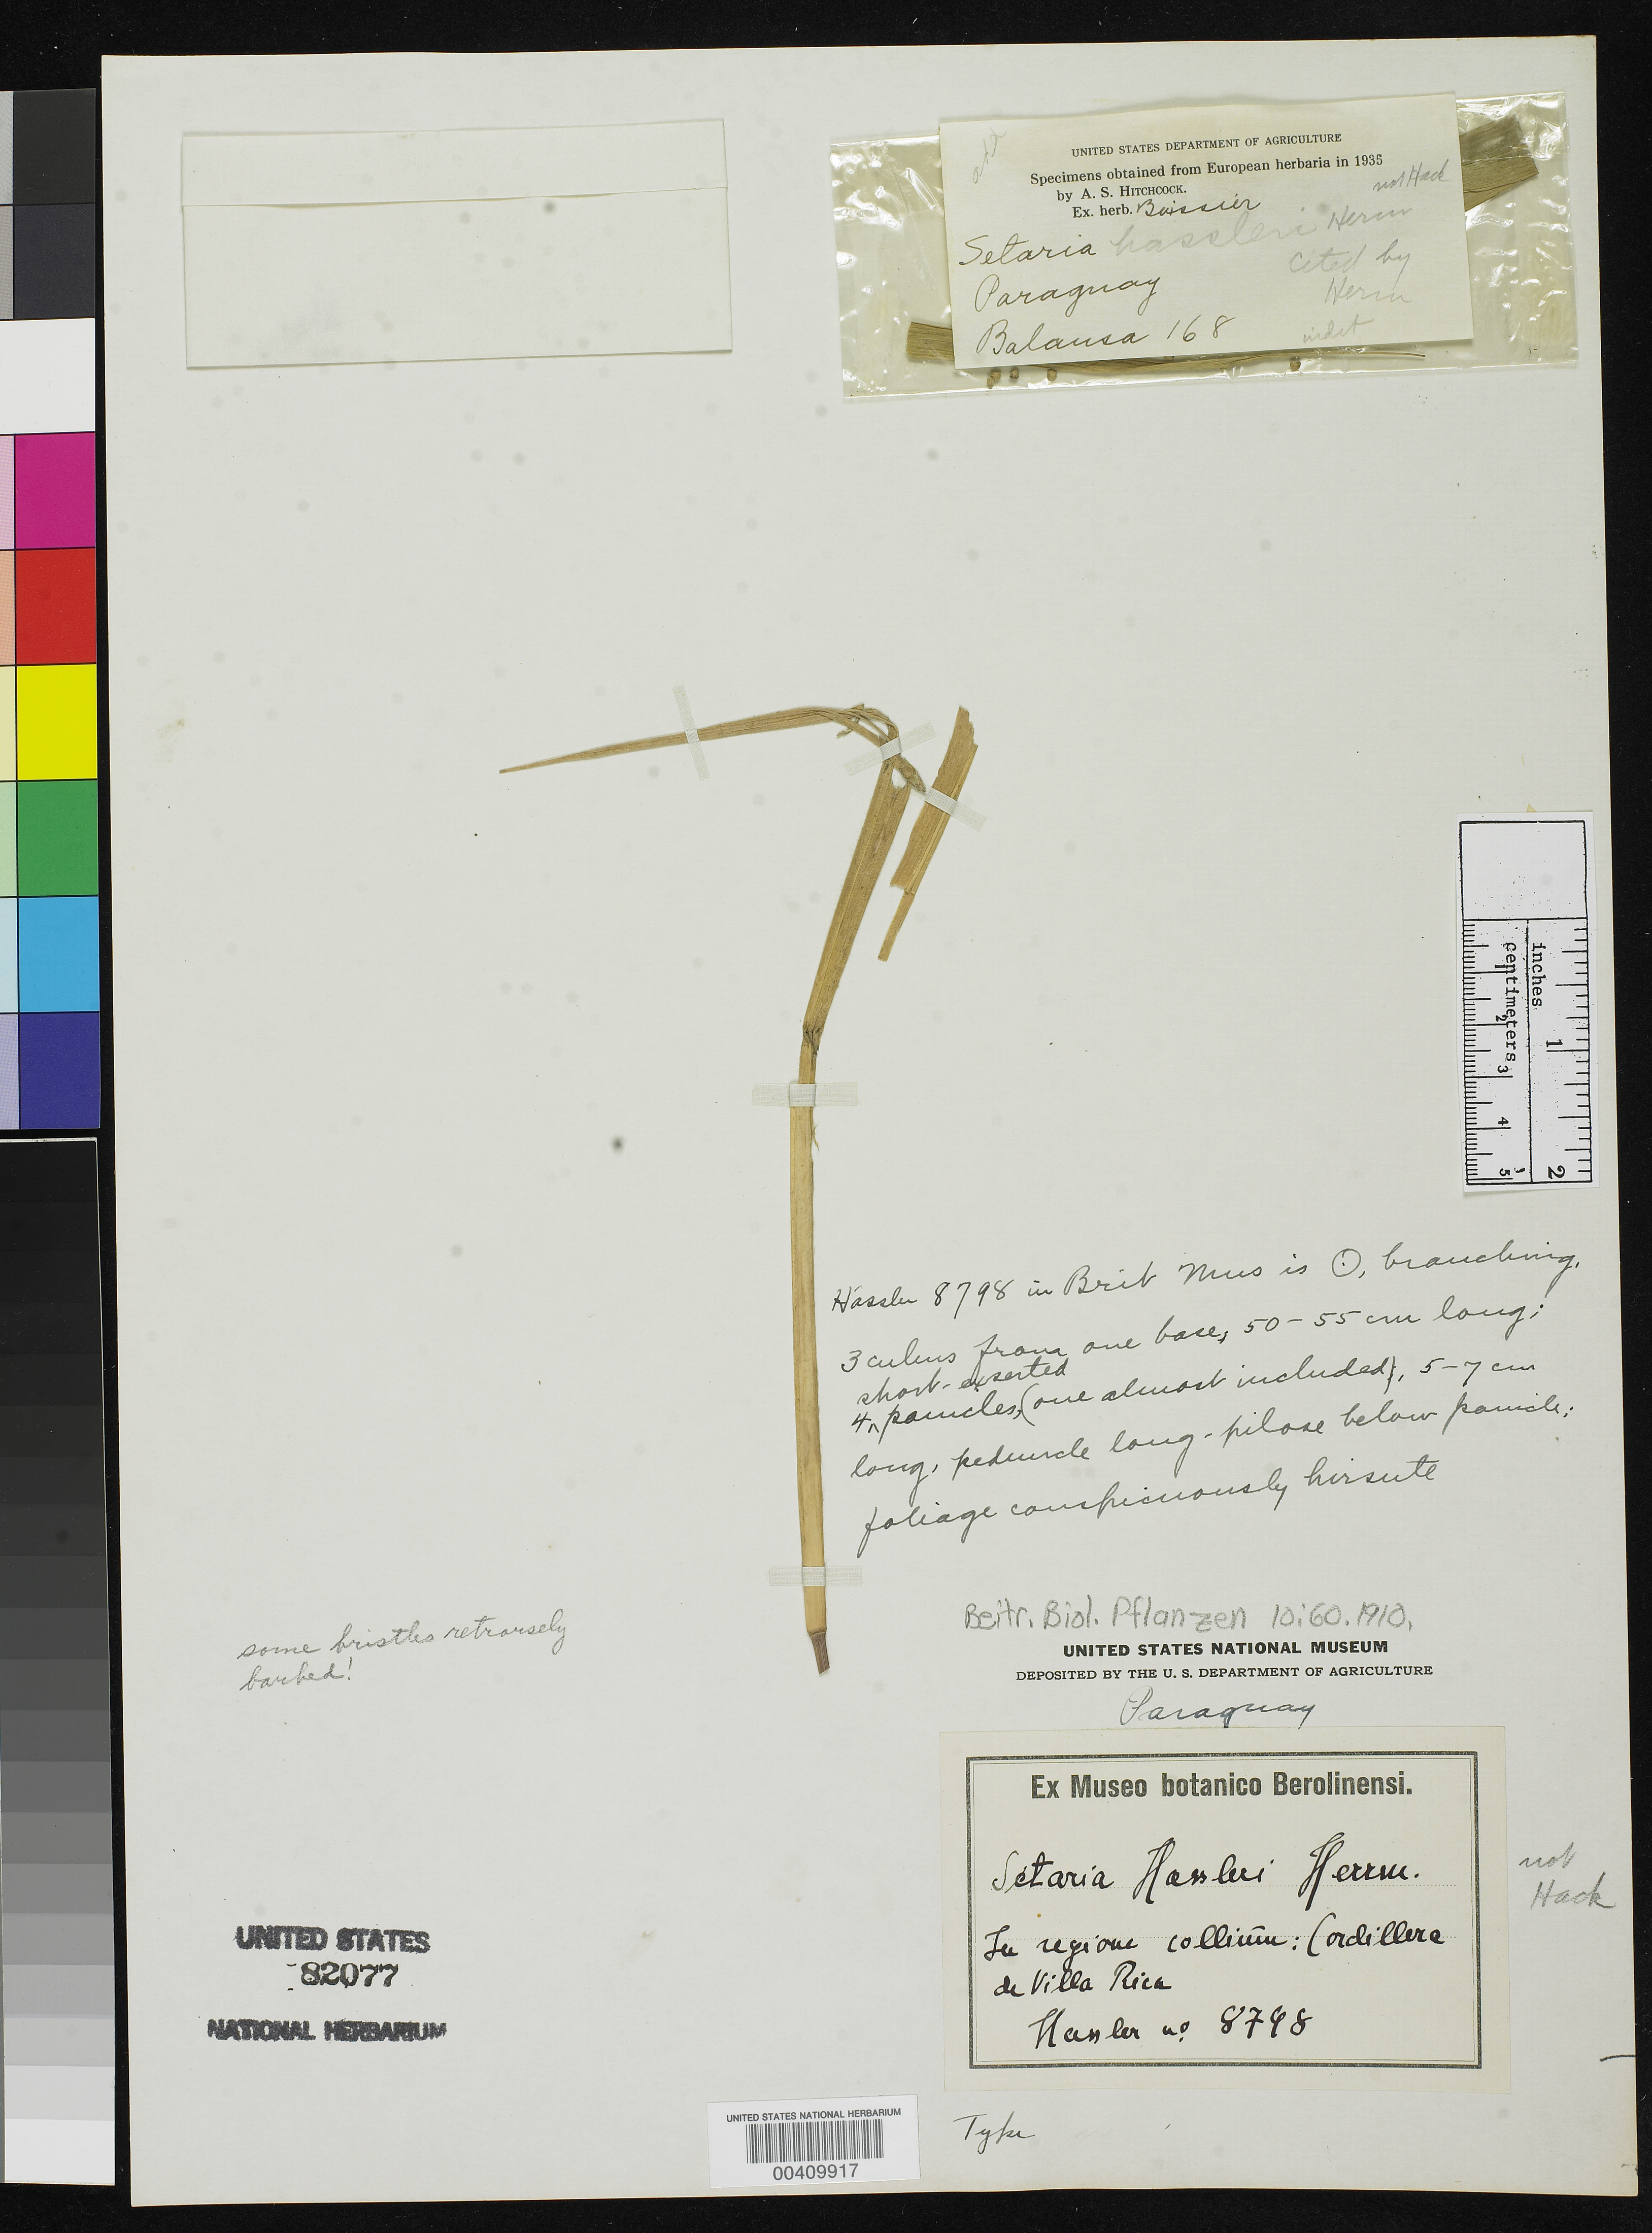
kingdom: Plantae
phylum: Tracheophyta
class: Liliopsida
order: Poales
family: Poaceae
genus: Setaria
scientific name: Setaria hassleri R.A.W. Herrm., nom. illeg.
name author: R.A.W. Herrm.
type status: Isosyntype Fragment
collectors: B. Balansa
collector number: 168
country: Paraguay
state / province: Guairá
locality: Near Villa Rica.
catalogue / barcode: US 82077